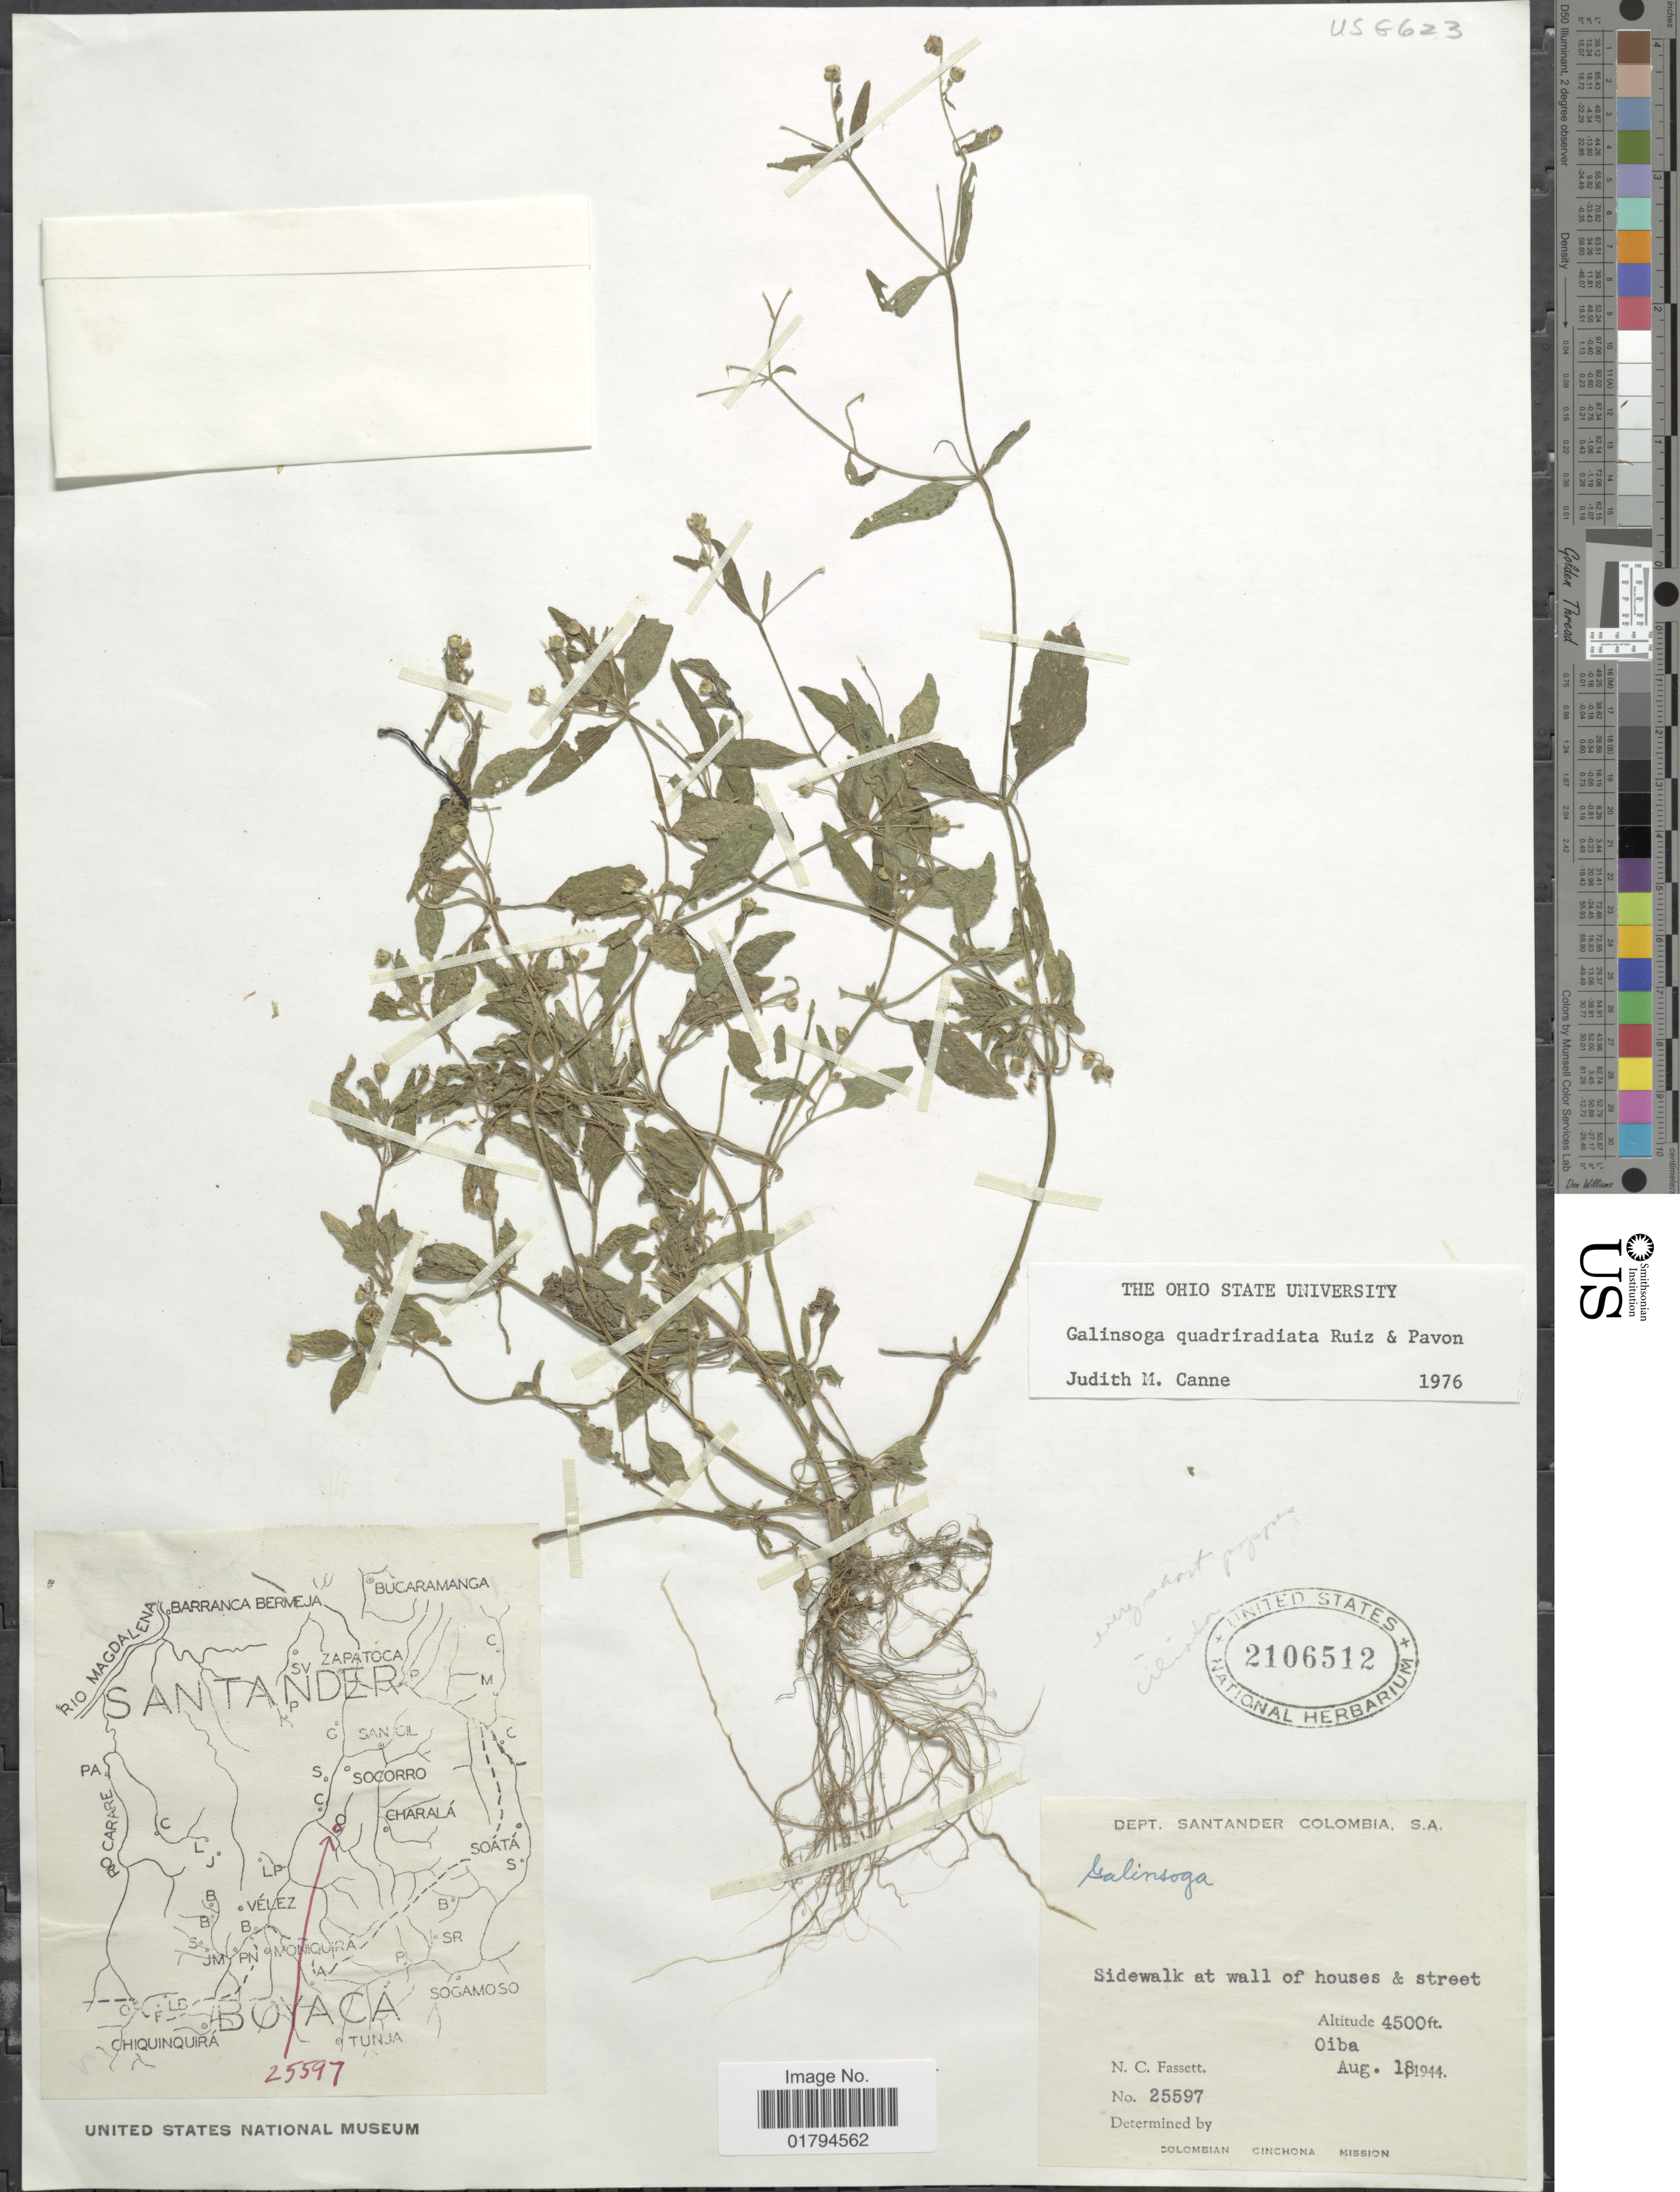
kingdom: Plantae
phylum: Tracheophyta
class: Magnoliopsida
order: Asterales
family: Asteraceae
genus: Galinsoga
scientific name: Galinsoga quadriradiata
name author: Ruiz & Pav.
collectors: N. C. Fassett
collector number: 25597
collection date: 1944-08-18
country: Colombia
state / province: Santander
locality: Sidewalk at wall of houses & street. Oiba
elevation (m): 1372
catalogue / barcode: US 2106512